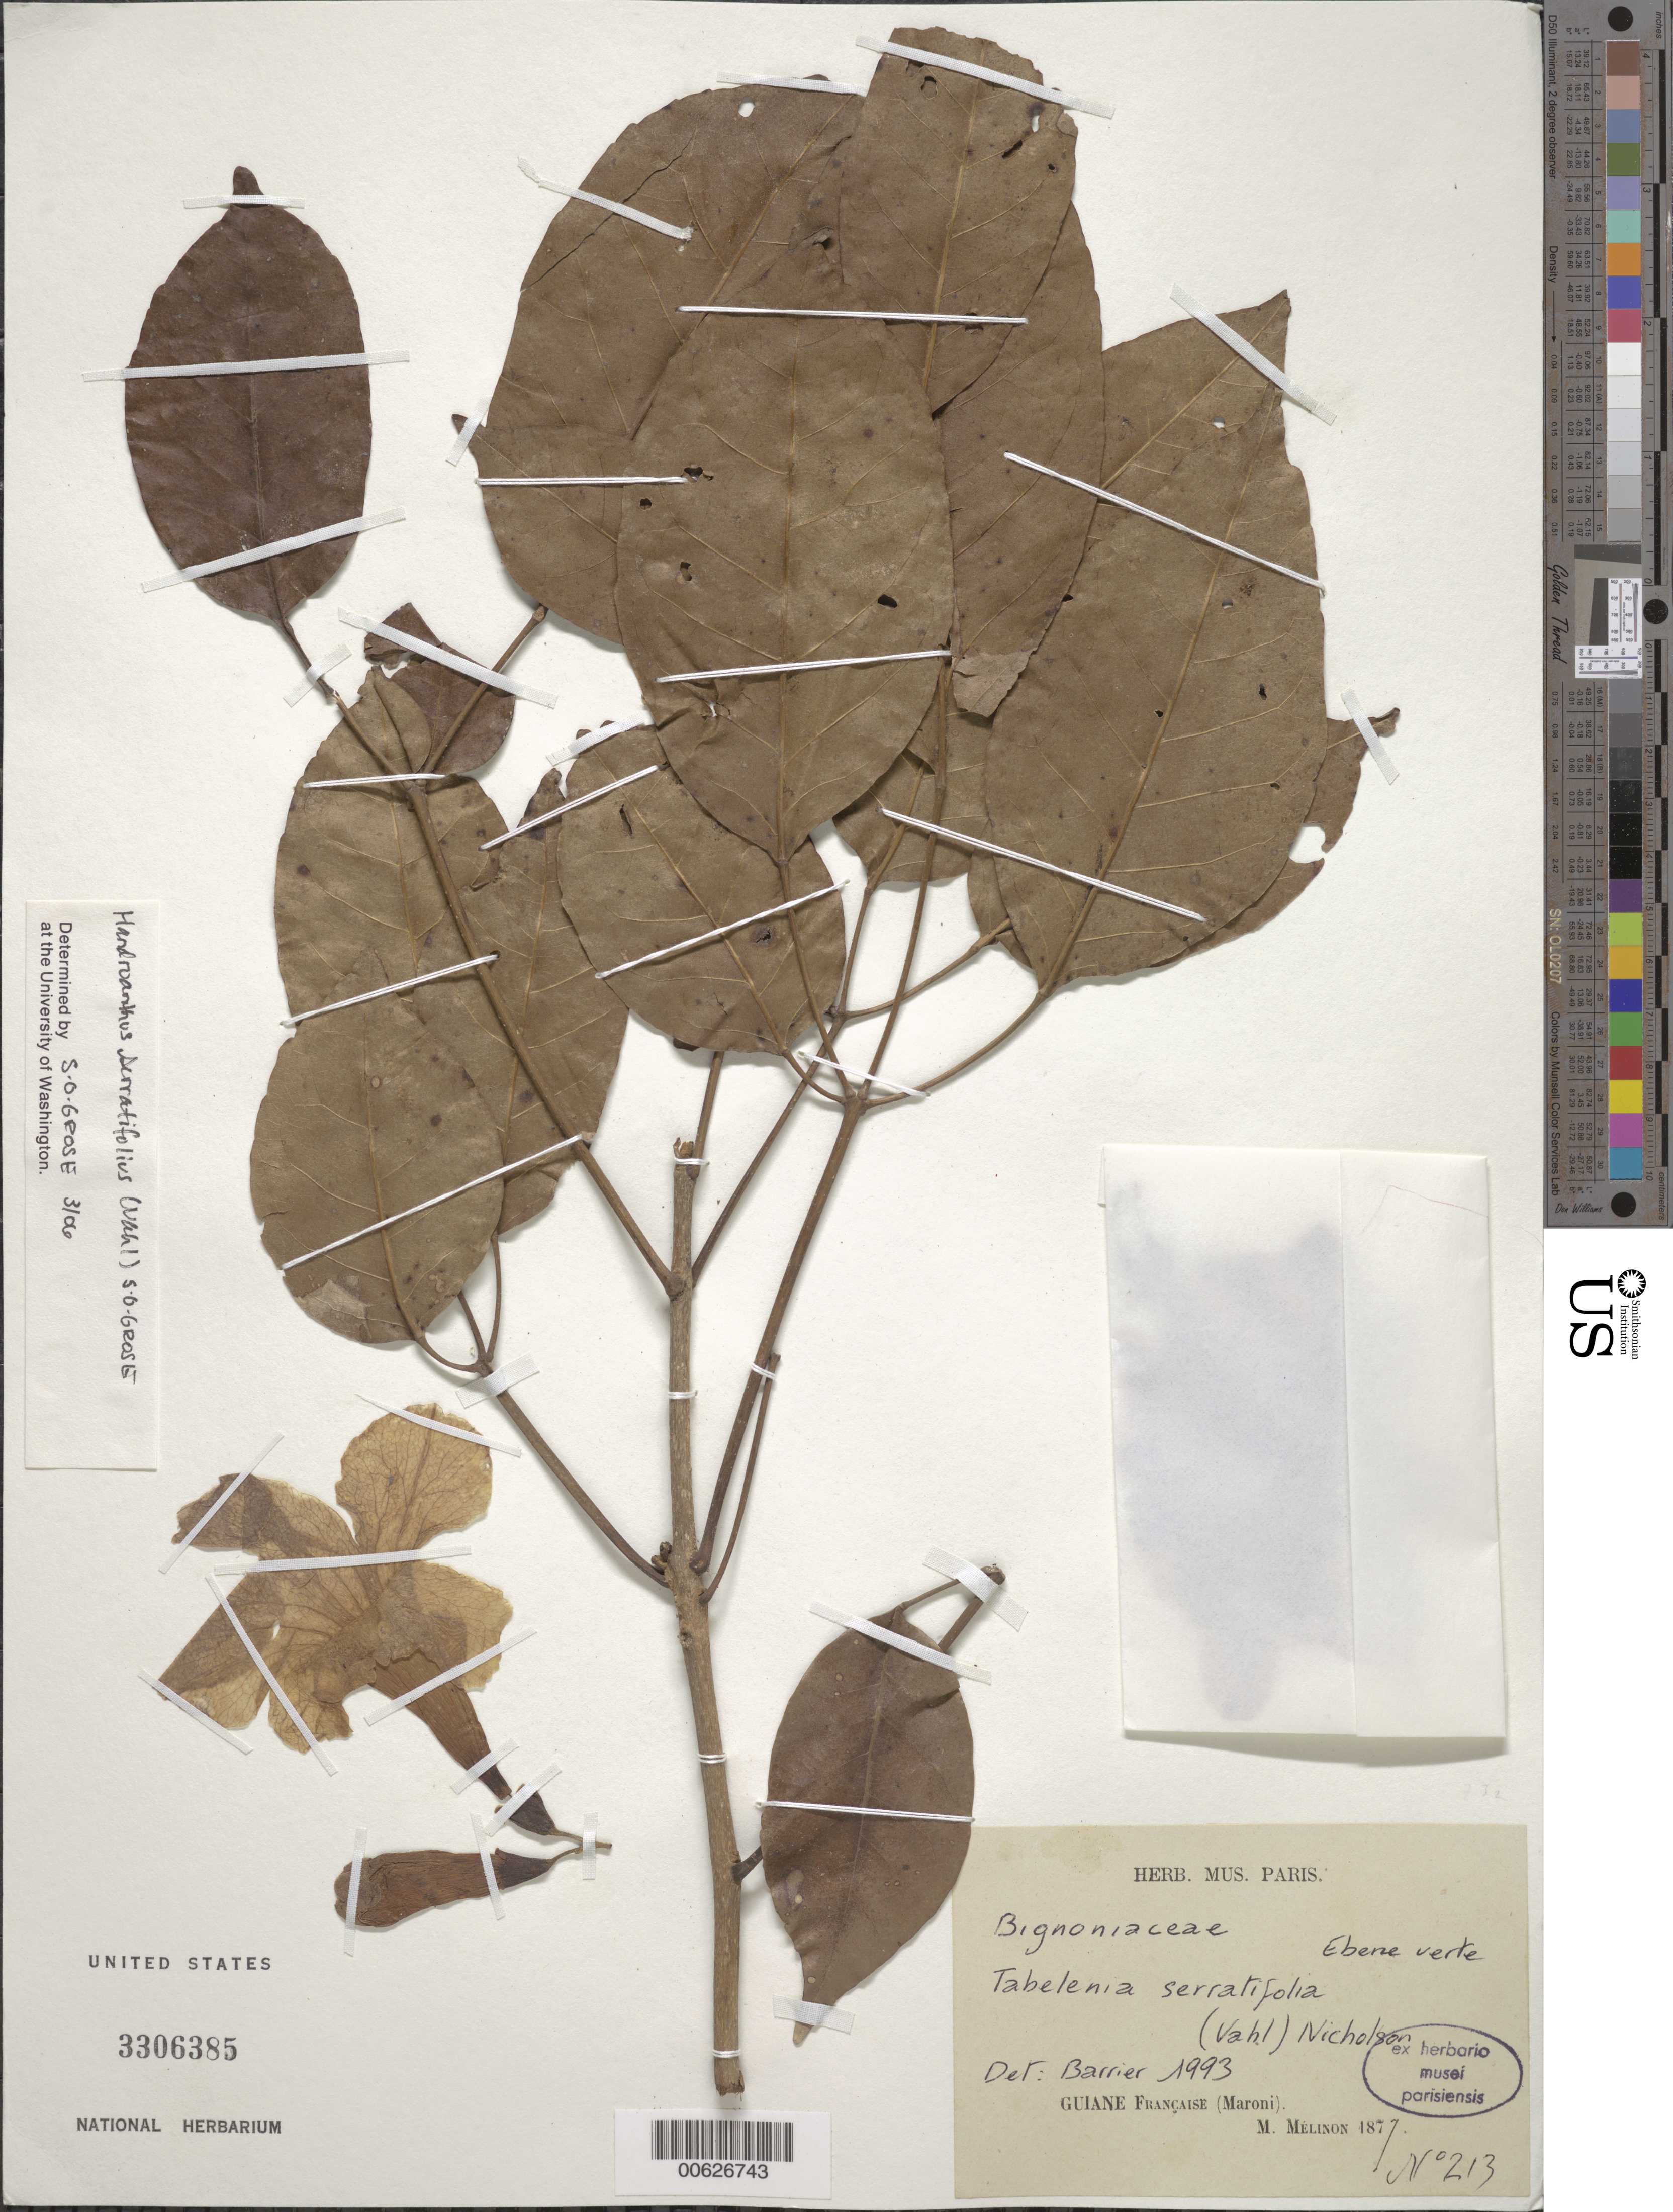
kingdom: Plantae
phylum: Tracheophyta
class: Magnoliopsida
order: Lamiales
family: Bignoniaceae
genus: Handroanthus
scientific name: Handroanthus serratifolius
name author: (Vahl) S.O. Grose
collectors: E. Mélinon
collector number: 213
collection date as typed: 1877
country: French Guiana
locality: Maroni R.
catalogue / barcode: US 3306385